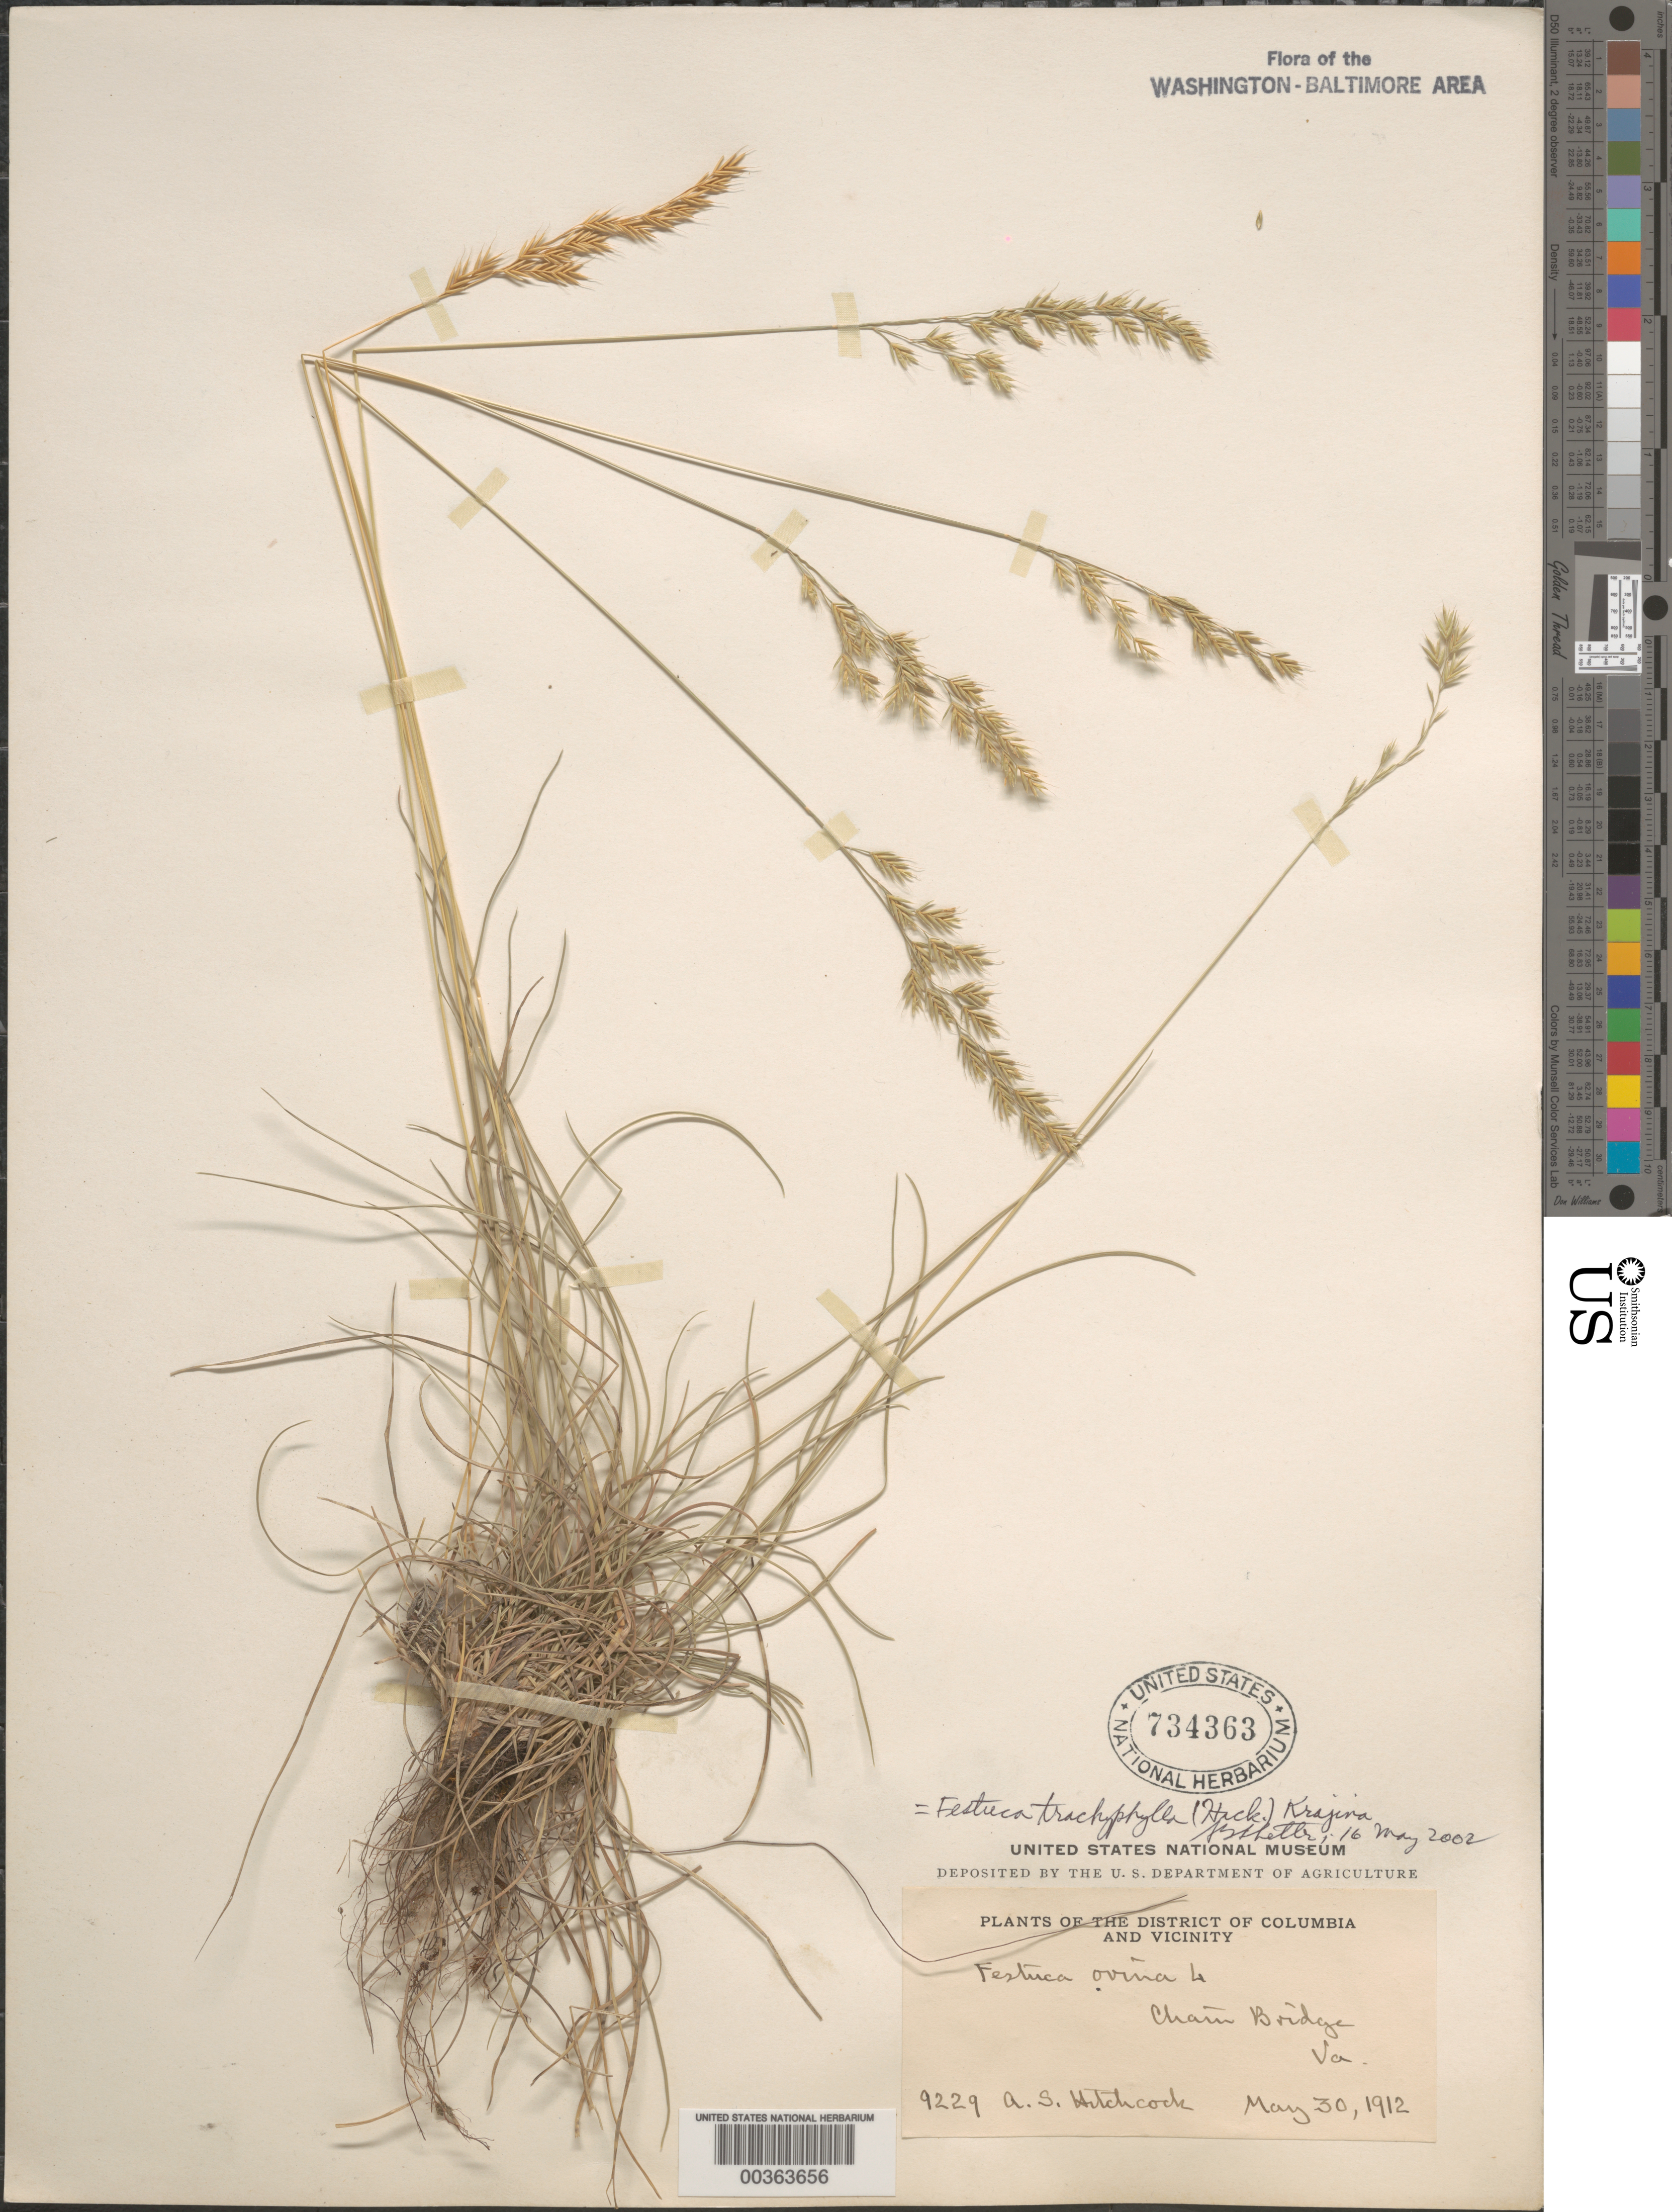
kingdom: Plantae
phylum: Tracheophyta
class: Liliopsida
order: Poales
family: Poaceae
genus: Festuca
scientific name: Festuca trachyphylla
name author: (Hack.) Krajina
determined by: Shetler, Stanwyn G., (US), NMNH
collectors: A. S. Hitchcock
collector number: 9229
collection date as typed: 30 May 1912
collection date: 1912-05-30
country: United States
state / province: Virginia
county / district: Fairfax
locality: Chain Bridge C. and O. Canal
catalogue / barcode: US 734363